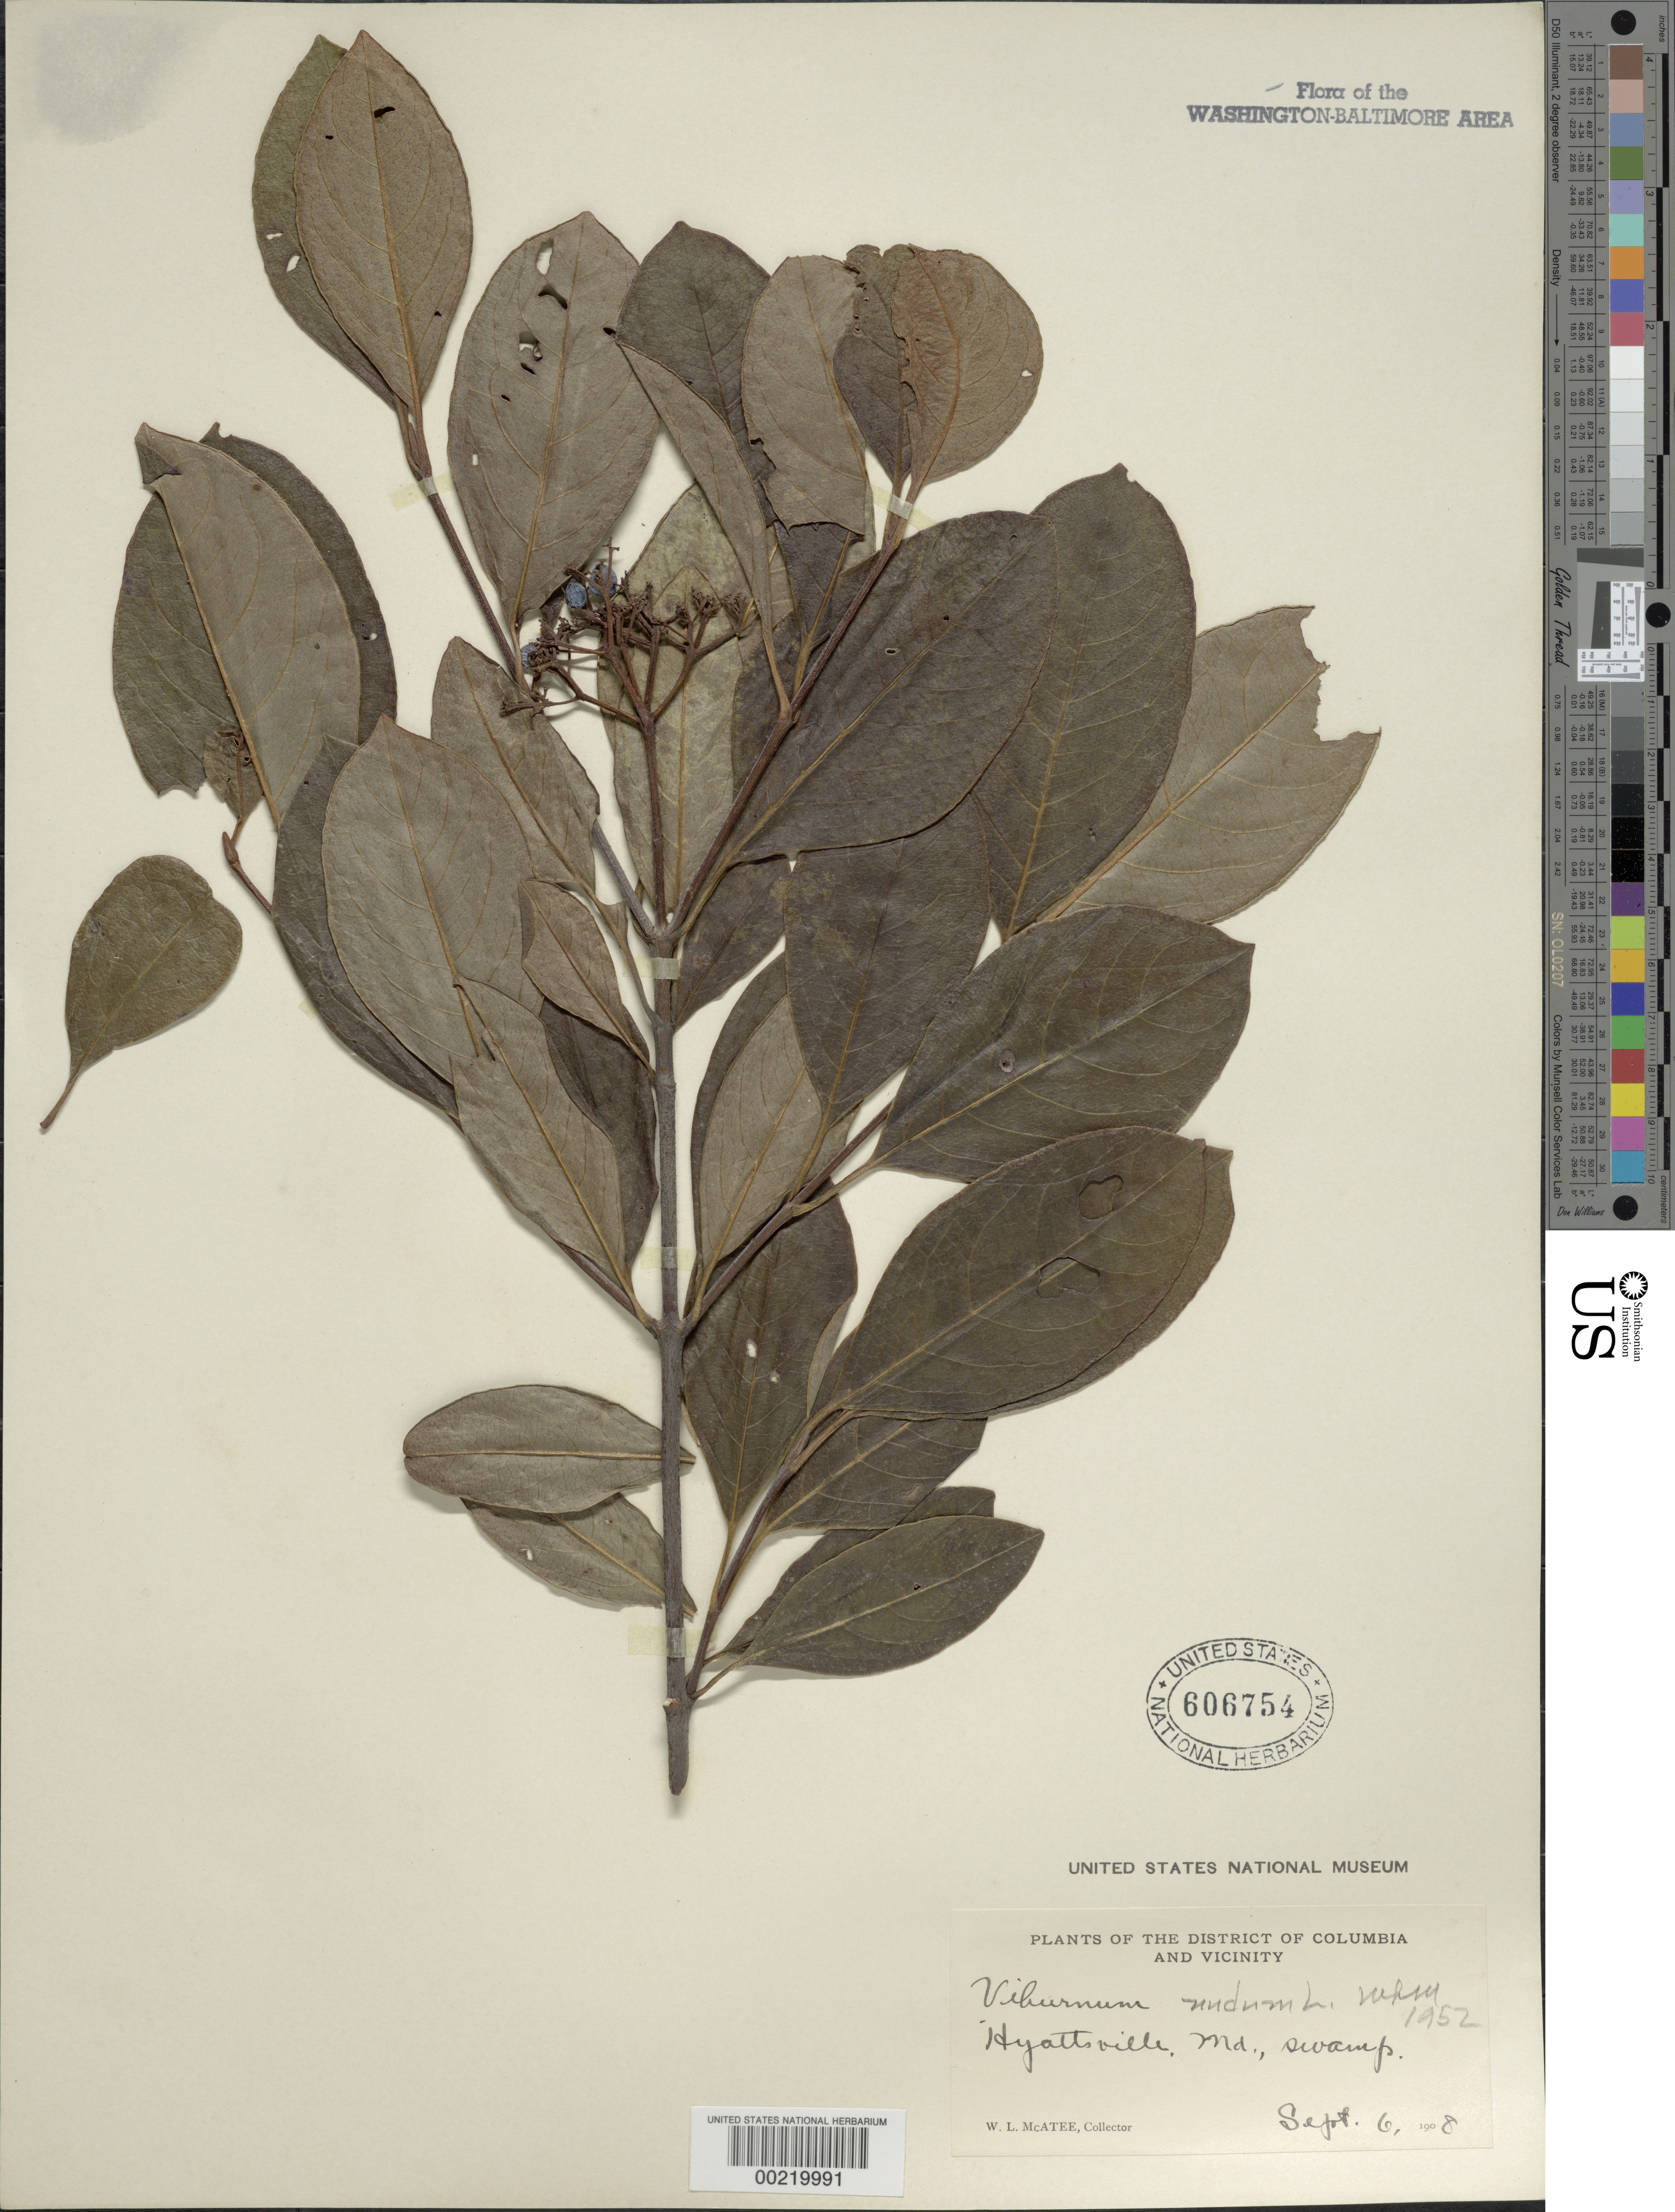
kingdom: Plantae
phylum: Tracheophyta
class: Magnoliopsida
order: Dipsacales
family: Viburnaceae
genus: Viburnum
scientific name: Viburnum nudum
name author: L.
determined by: McAtee, W. L.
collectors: W. McAtee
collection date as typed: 06 Sep 1908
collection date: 1908-09-06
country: United States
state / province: Maryland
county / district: Prince George's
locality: Hyattsville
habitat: Swamp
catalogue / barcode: US 606754